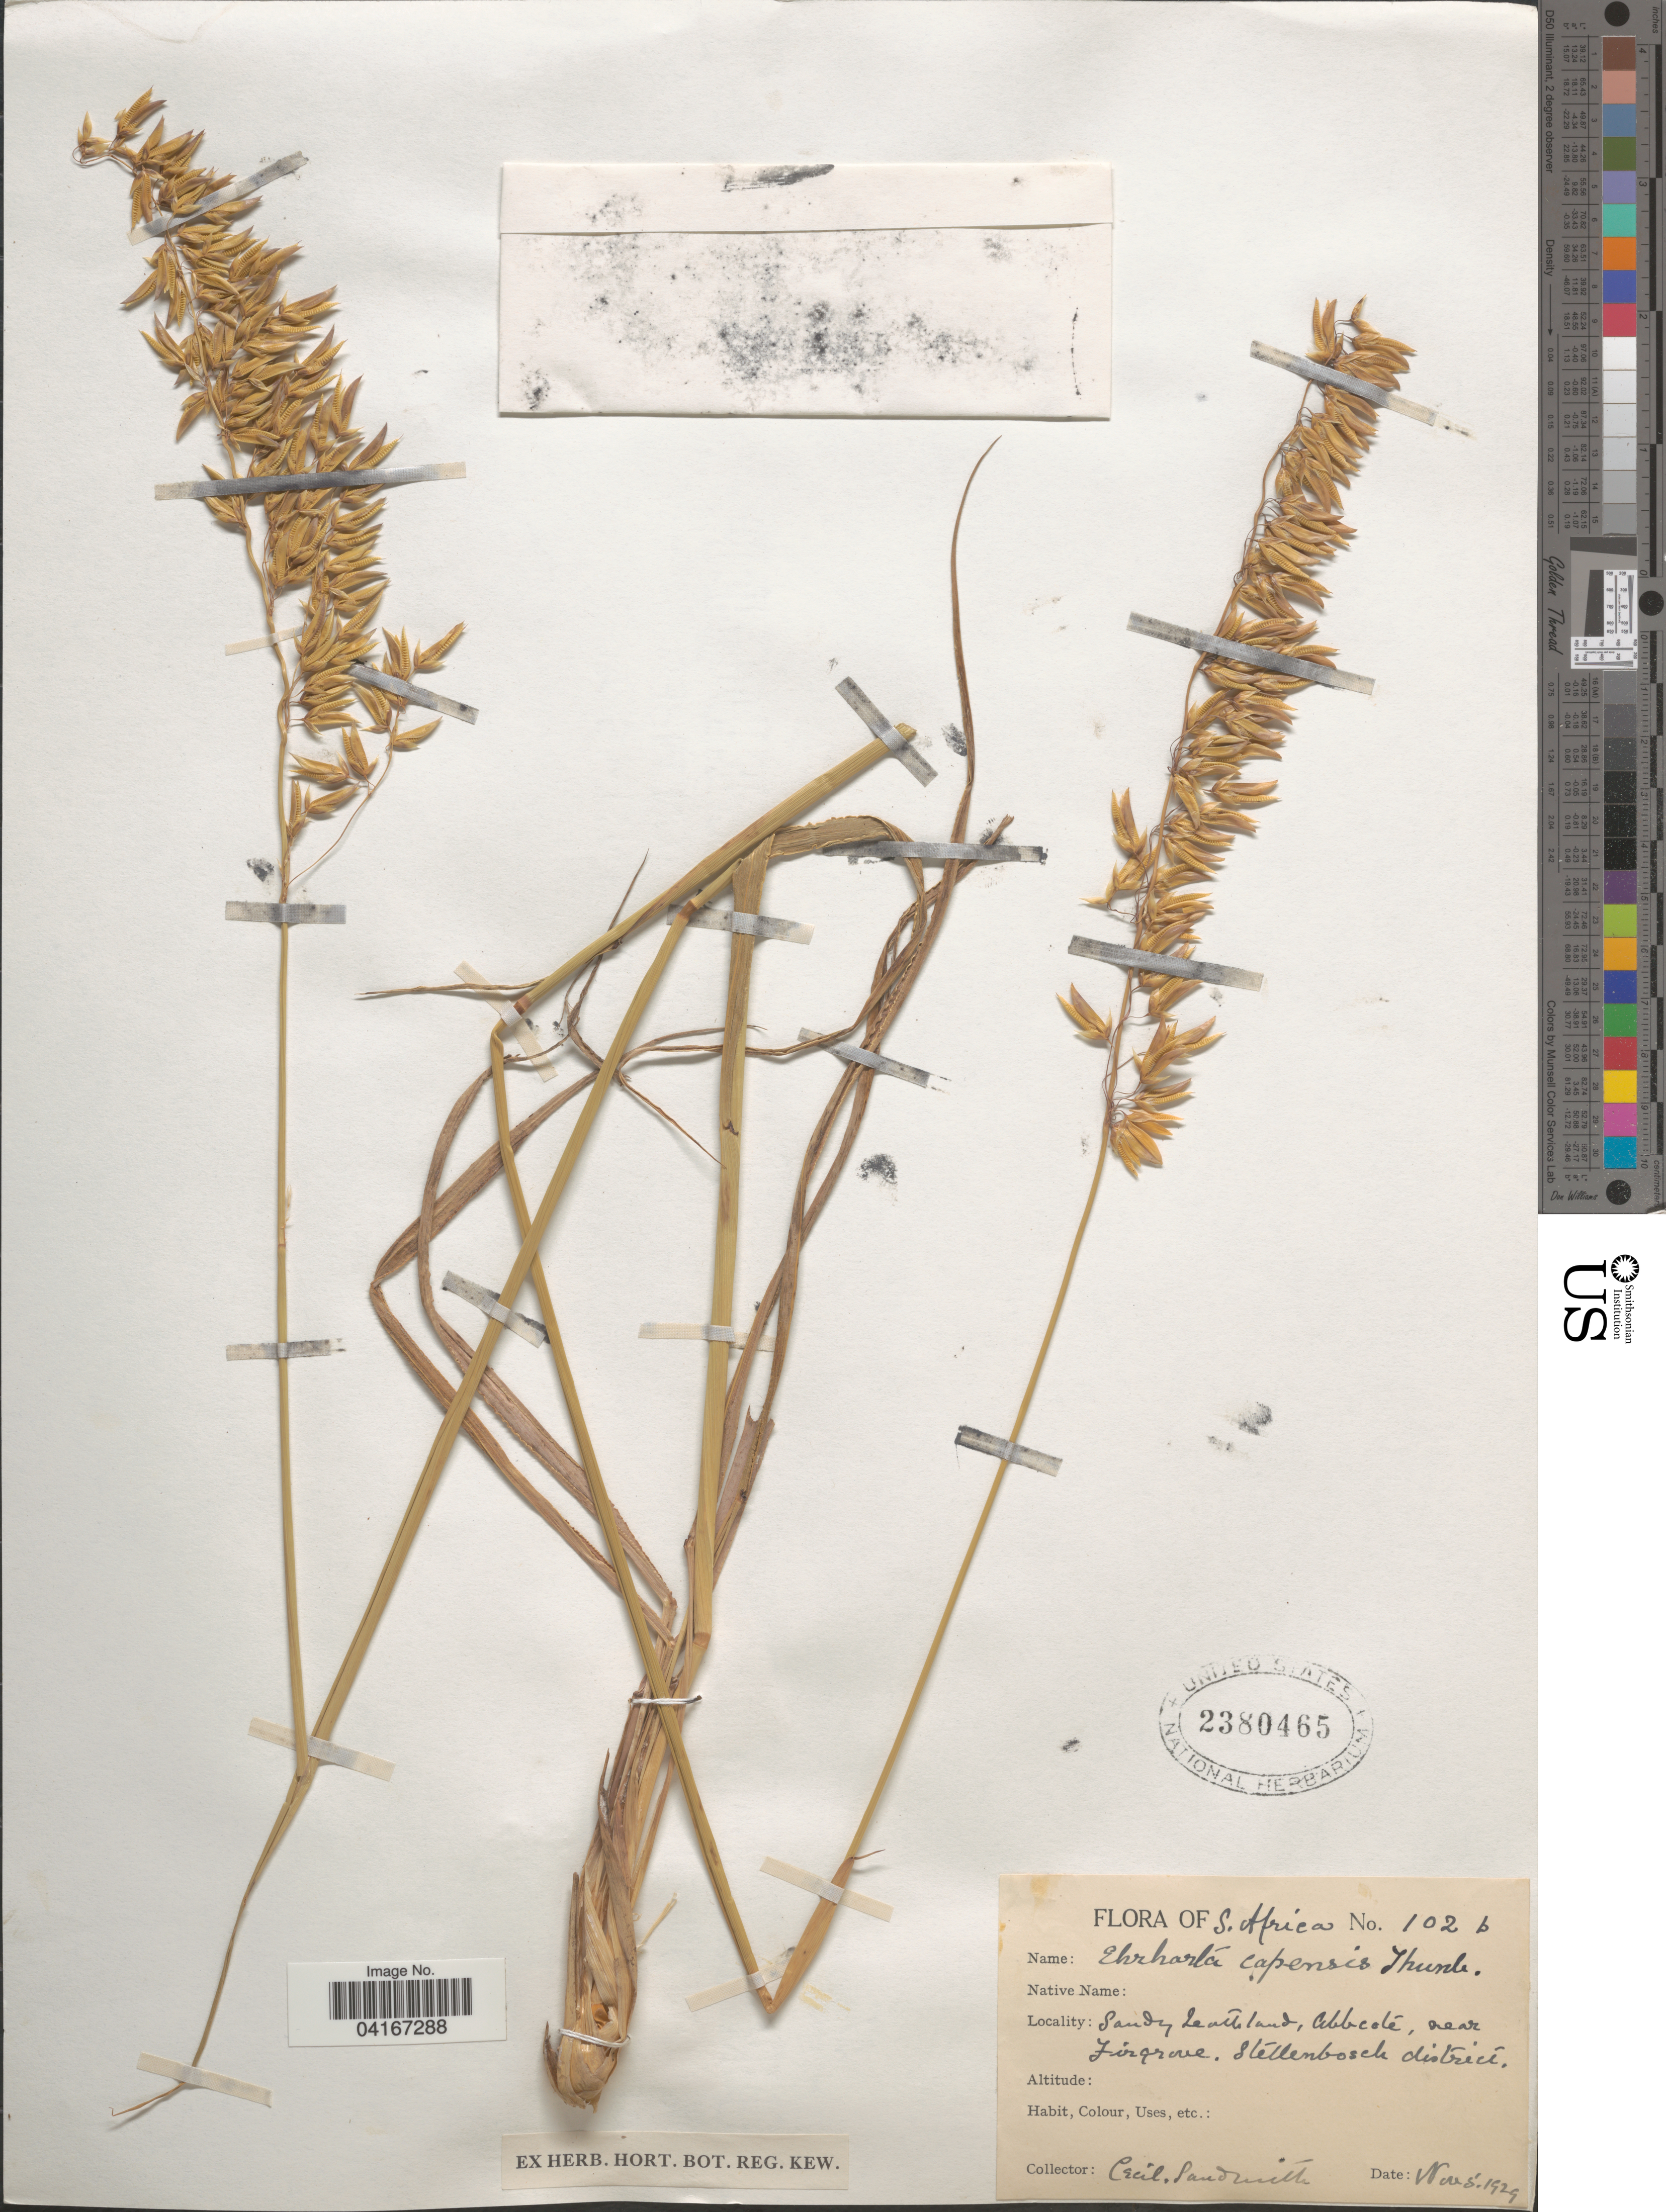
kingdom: Plantae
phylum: Tracheophyta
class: Liliopsida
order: Poales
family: Poaceae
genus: Ehrharta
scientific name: Ehrharta capensis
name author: Thunb.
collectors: C. I. Sandwith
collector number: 102b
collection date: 1929-11-05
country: South Africa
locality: Sandy Leathland, Abbcote, near Firgrove. Stellenbosch district.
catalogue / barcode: US 2380465